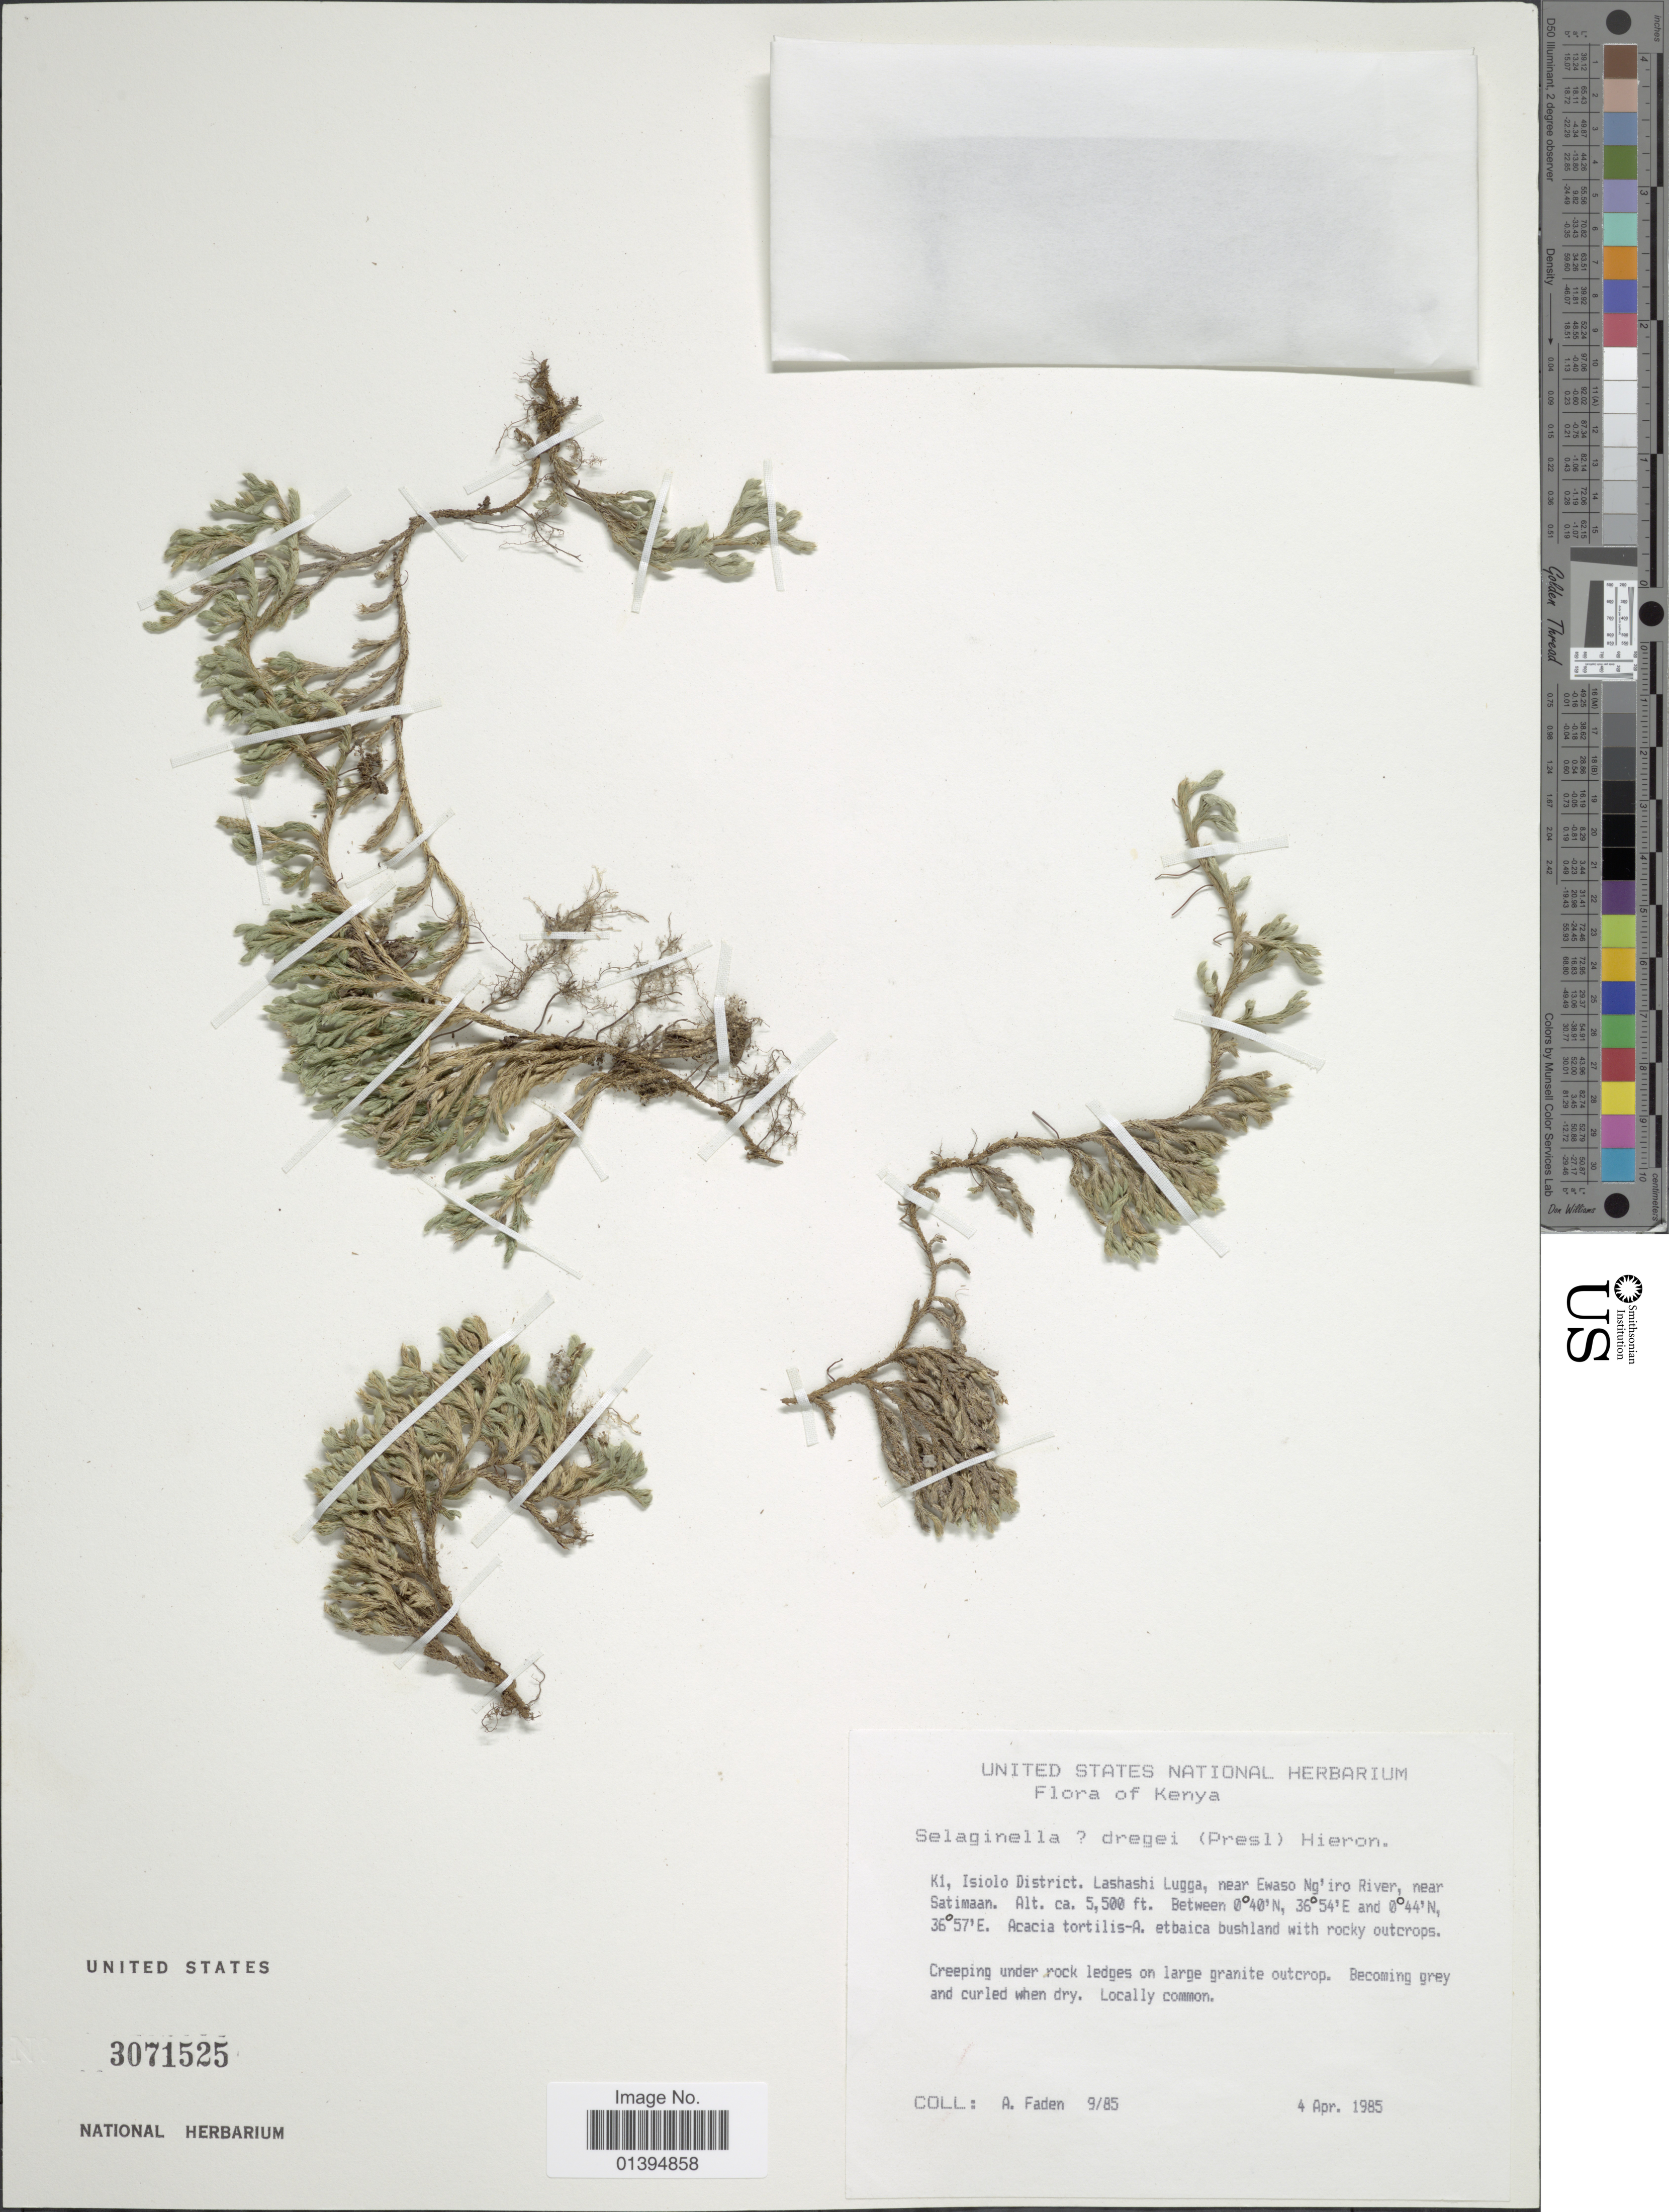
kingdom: Plantae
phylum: Tracheophyta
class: Lycopodiopsida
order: Selaginellales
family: Selaginellaceae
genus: Selaginella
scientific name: Selaginella dregei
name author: (C. Presl) Hieron.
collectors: A. J. Faden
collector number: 9/85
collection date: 1985-04-04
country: Kenya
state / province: Isiolo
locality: K1, Lashashi Lugga, near Ewaso Ng'iro River, near Satimaan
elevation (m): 1676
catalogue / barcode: US 3071525